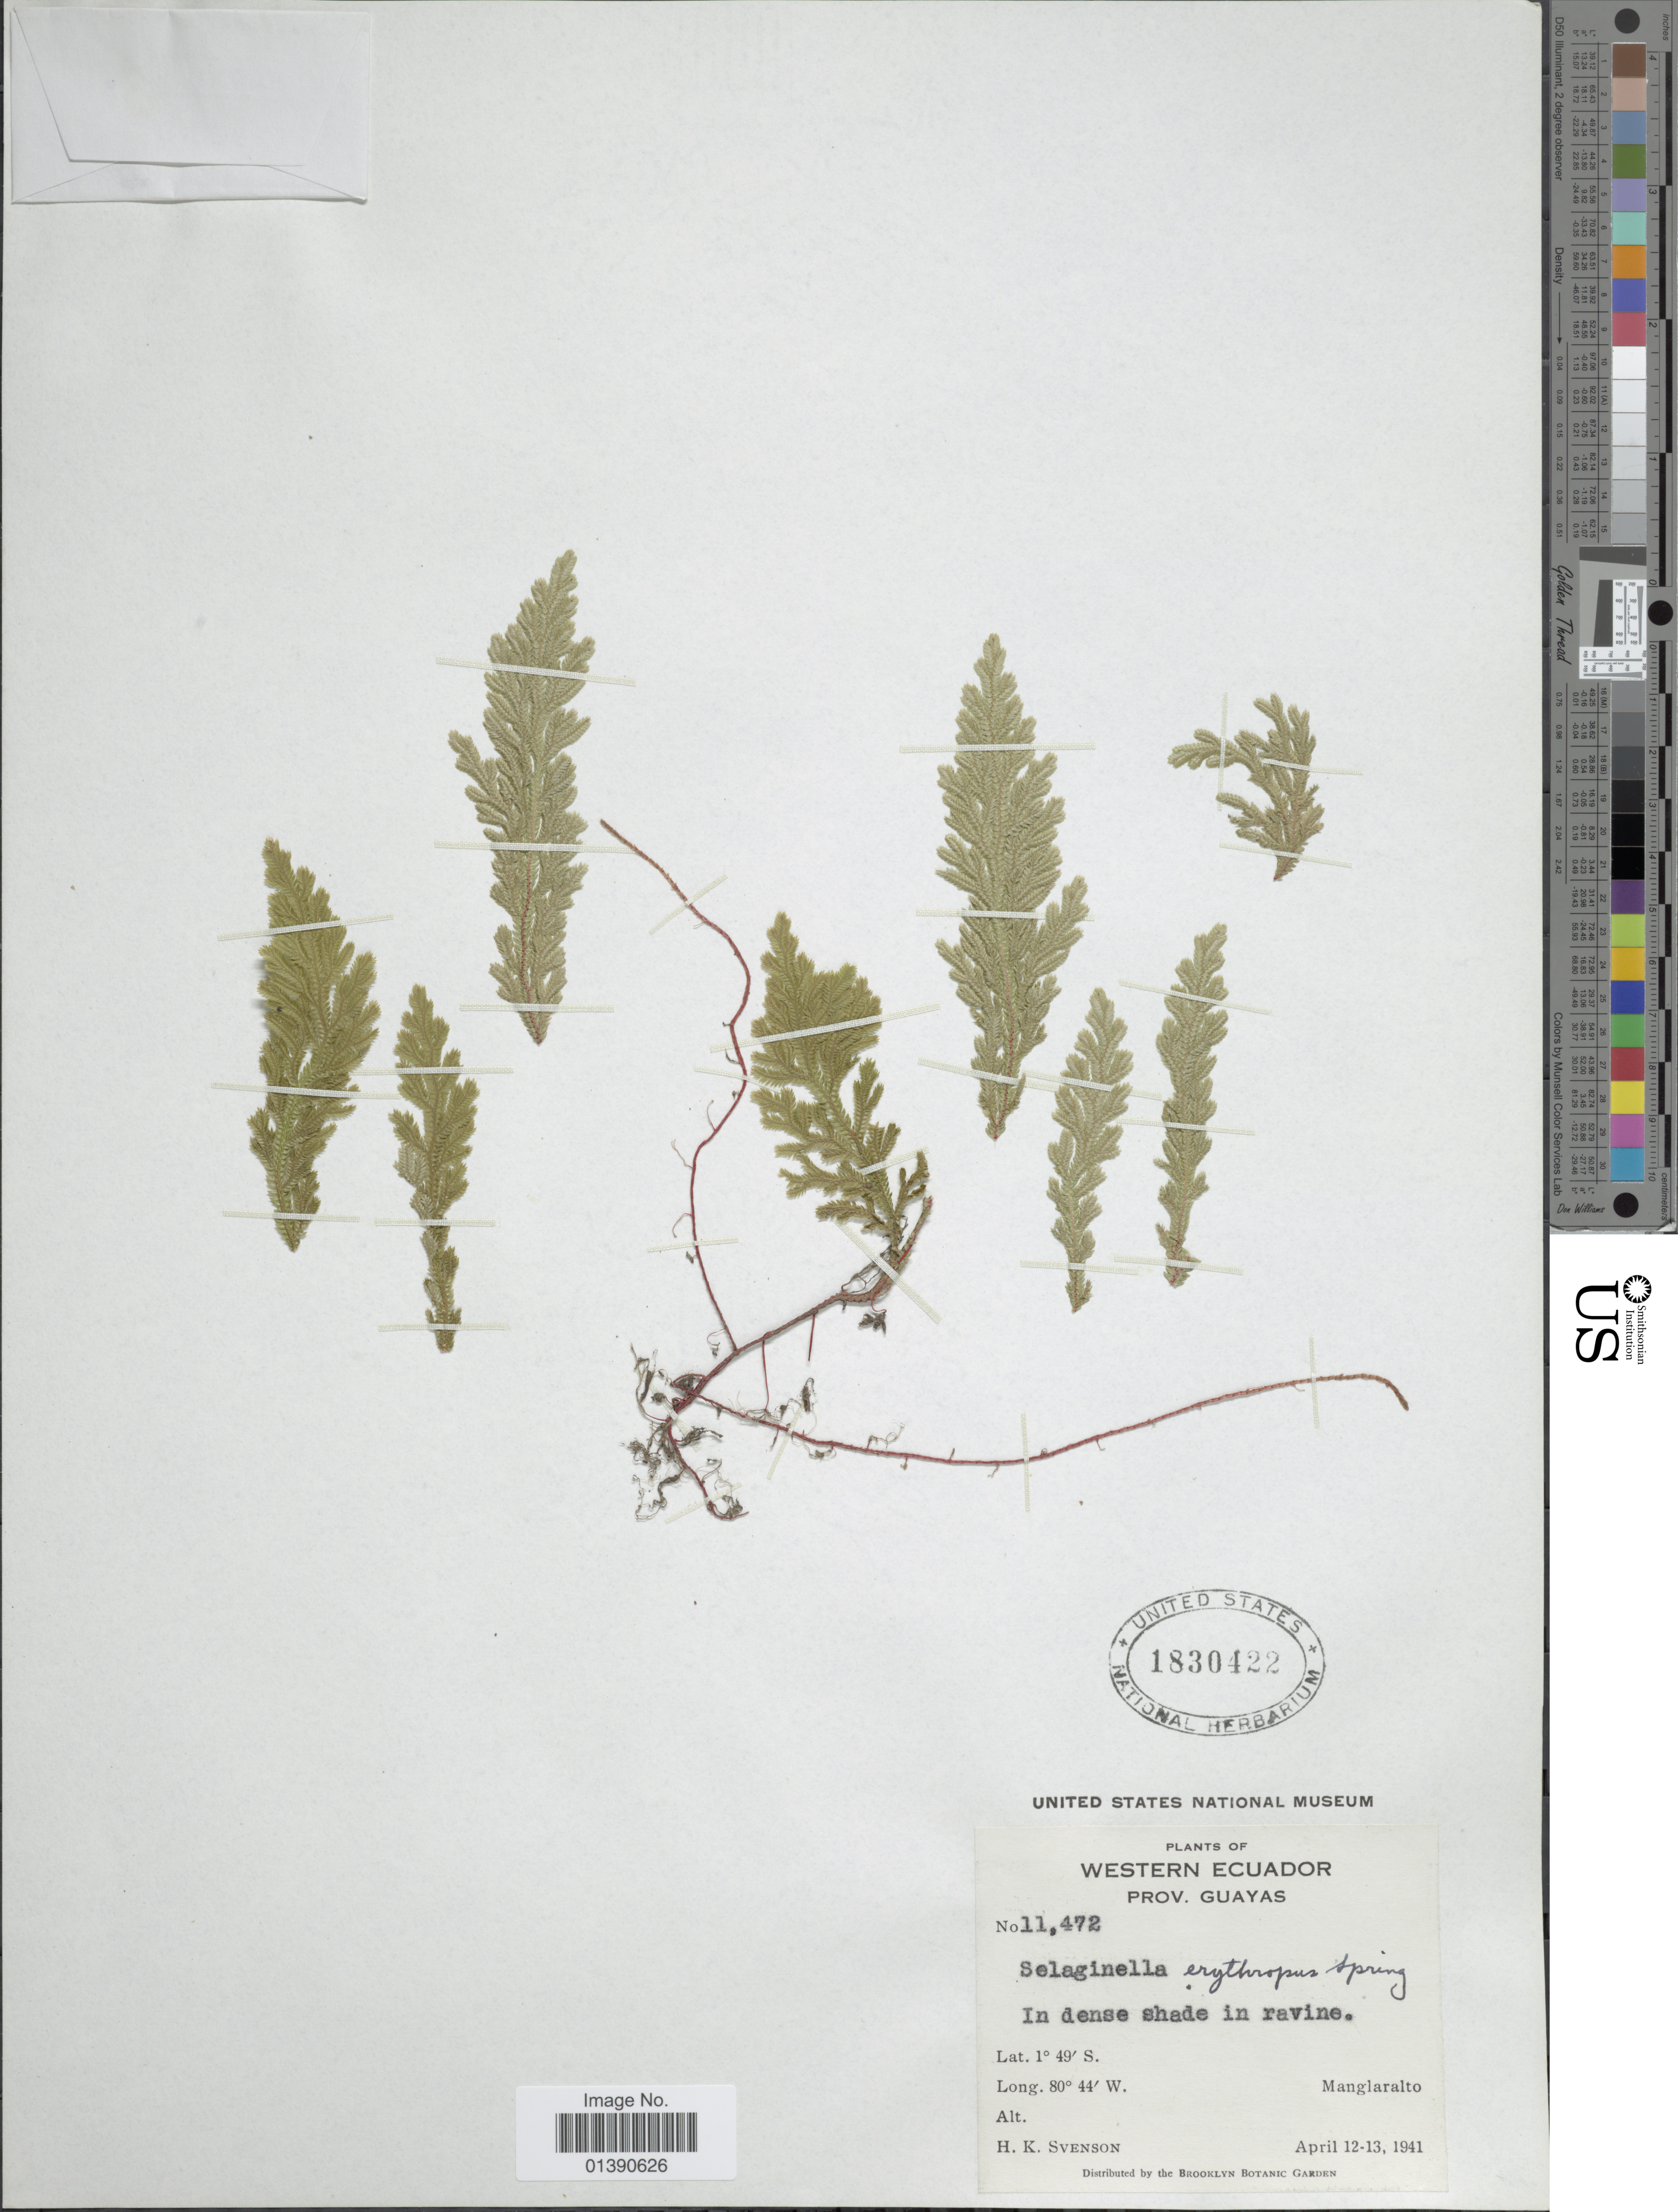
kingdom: Plantae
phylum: Tracheophyta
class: Lycopodiopsida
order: Selaginellales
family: Selaginellaceae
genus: Selaginella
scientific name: Selaginella erythropus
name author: (Mart.) Hieron.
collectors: H. K. Svenson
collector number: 11472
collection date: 1941-04-12/1941-04-13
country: Ecuador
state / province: Guayas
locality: Western Ecuador, Manglaralto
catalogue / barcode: US 1830422